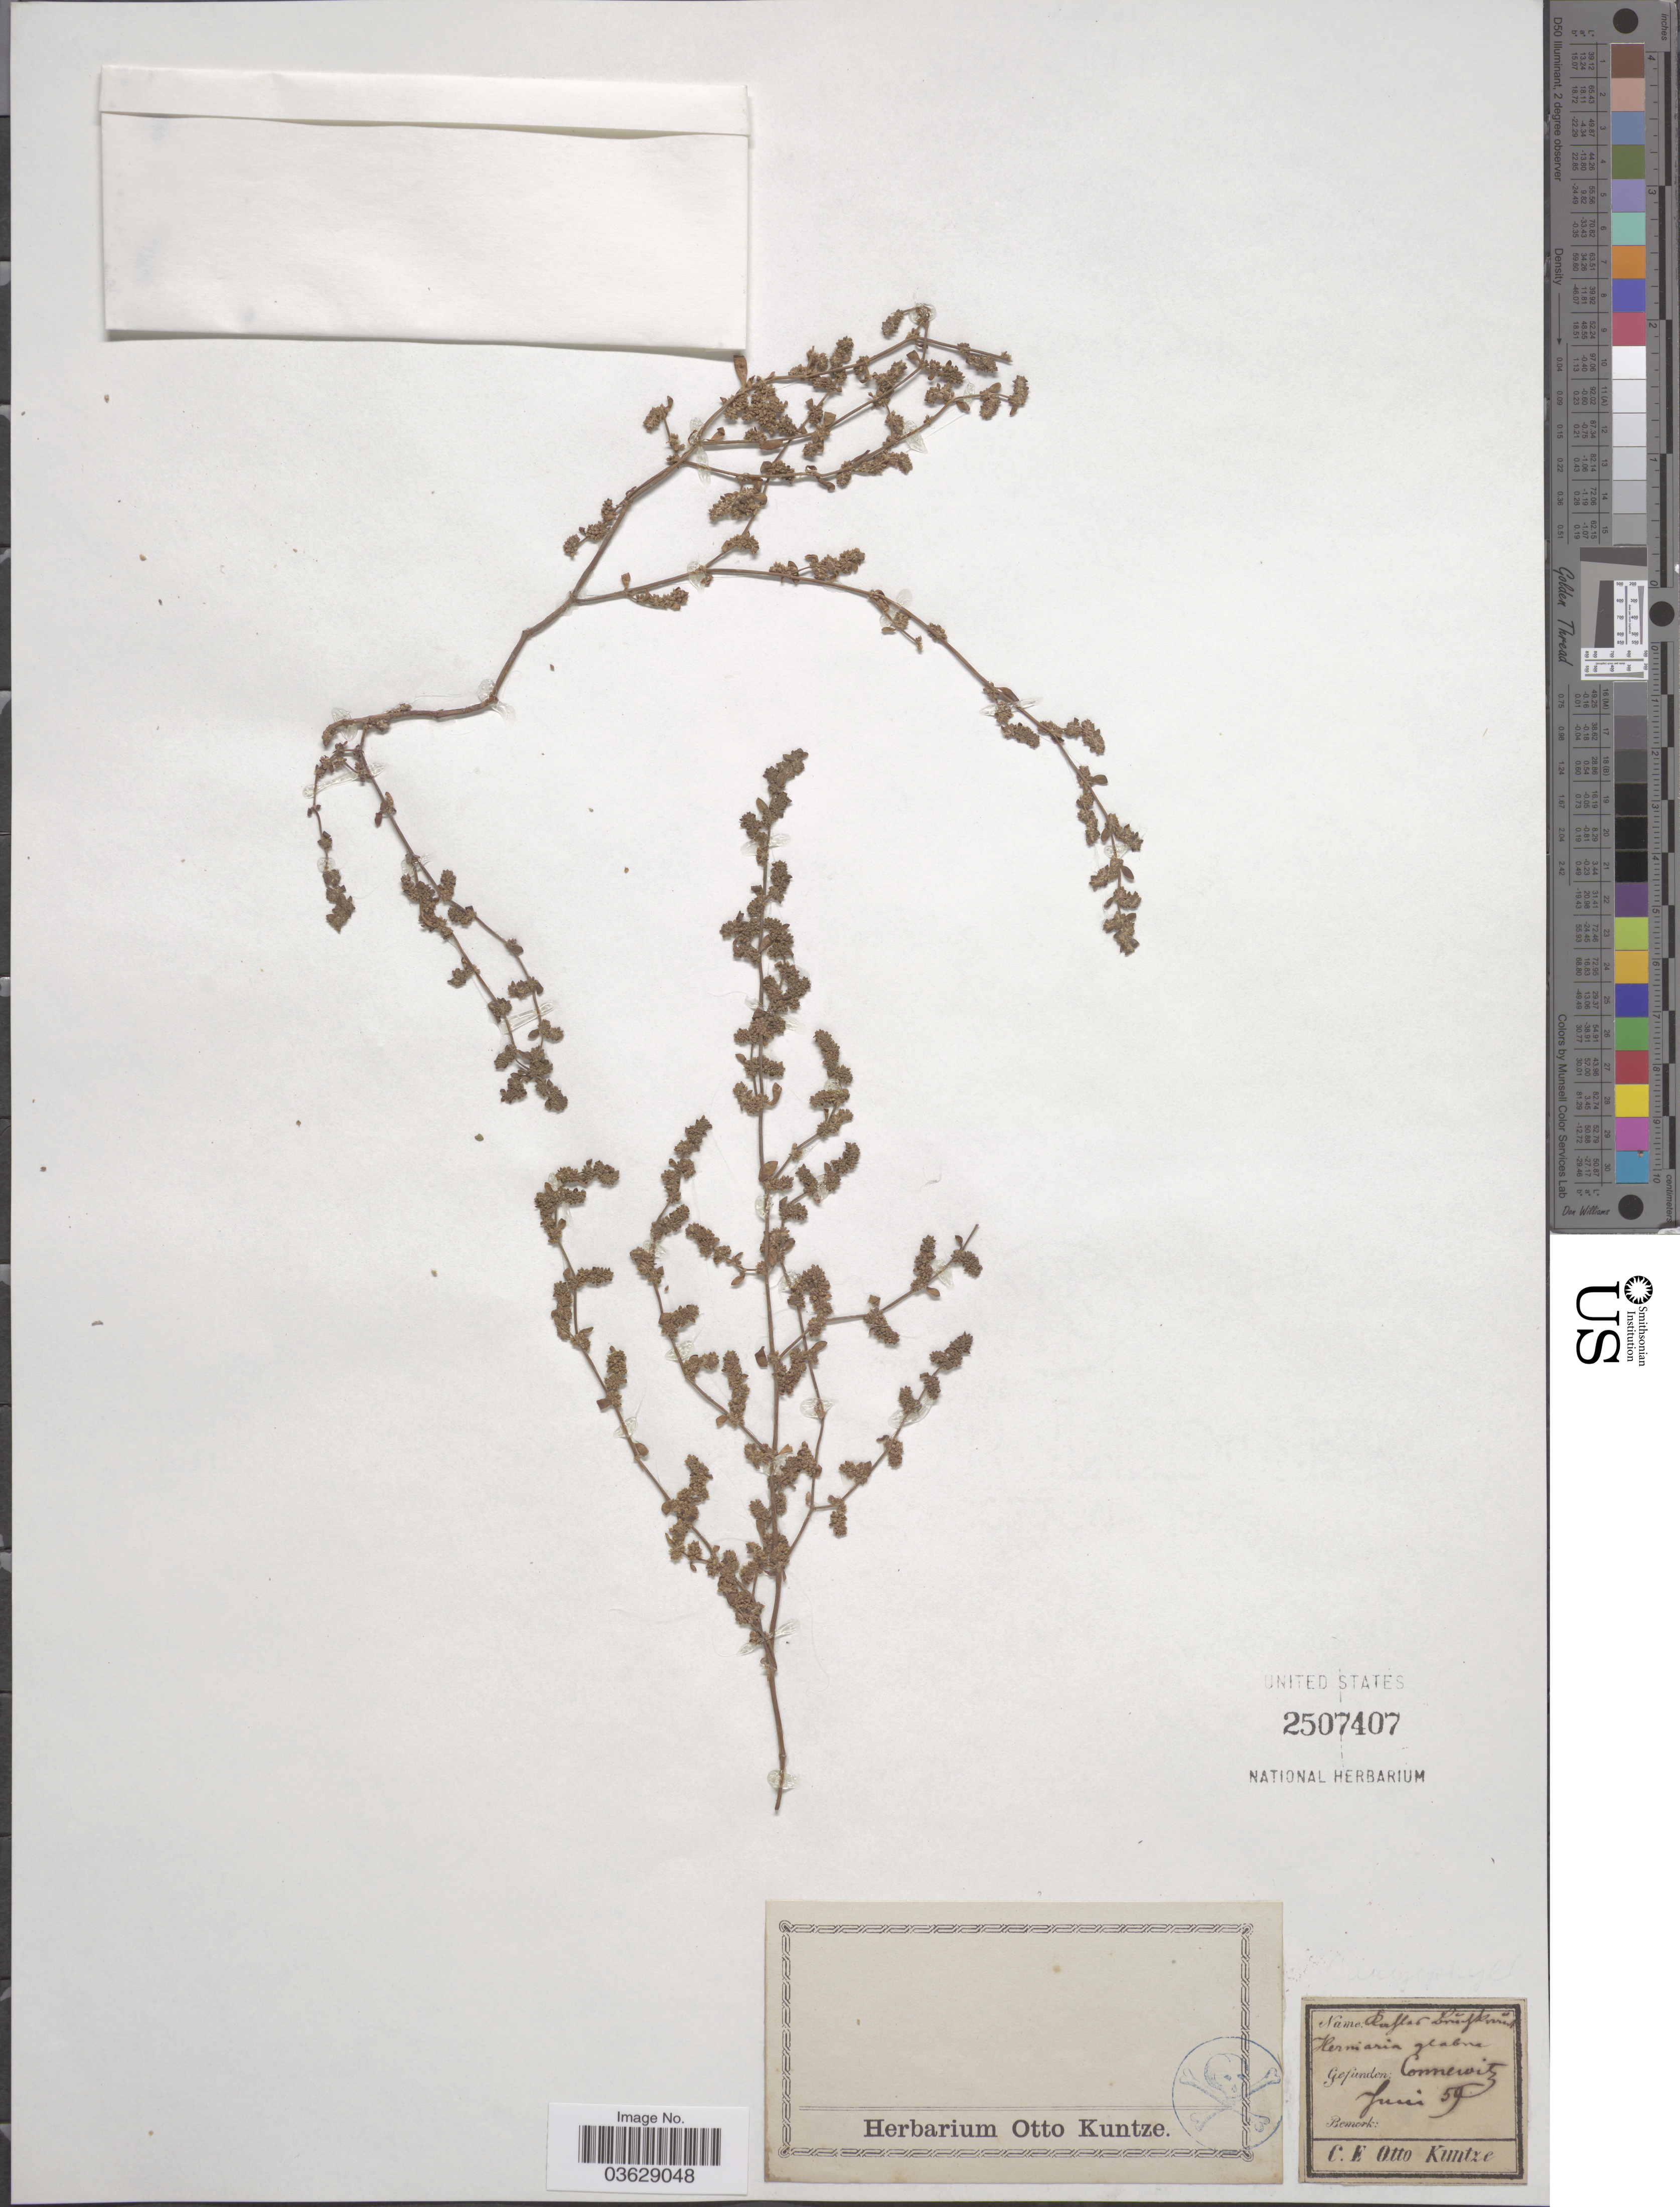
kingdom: Plantae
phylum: Tracheophyta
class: Magnoliopsida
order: Caryophyllales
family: Caryophyllaceae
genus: Herniaria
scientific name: Herniaria glabra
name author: L.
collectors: C.E.O. Kuntze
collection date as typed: Transcribed d/m/y: /6/59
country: Germany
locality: Connewitz.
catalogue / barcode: US 2507407